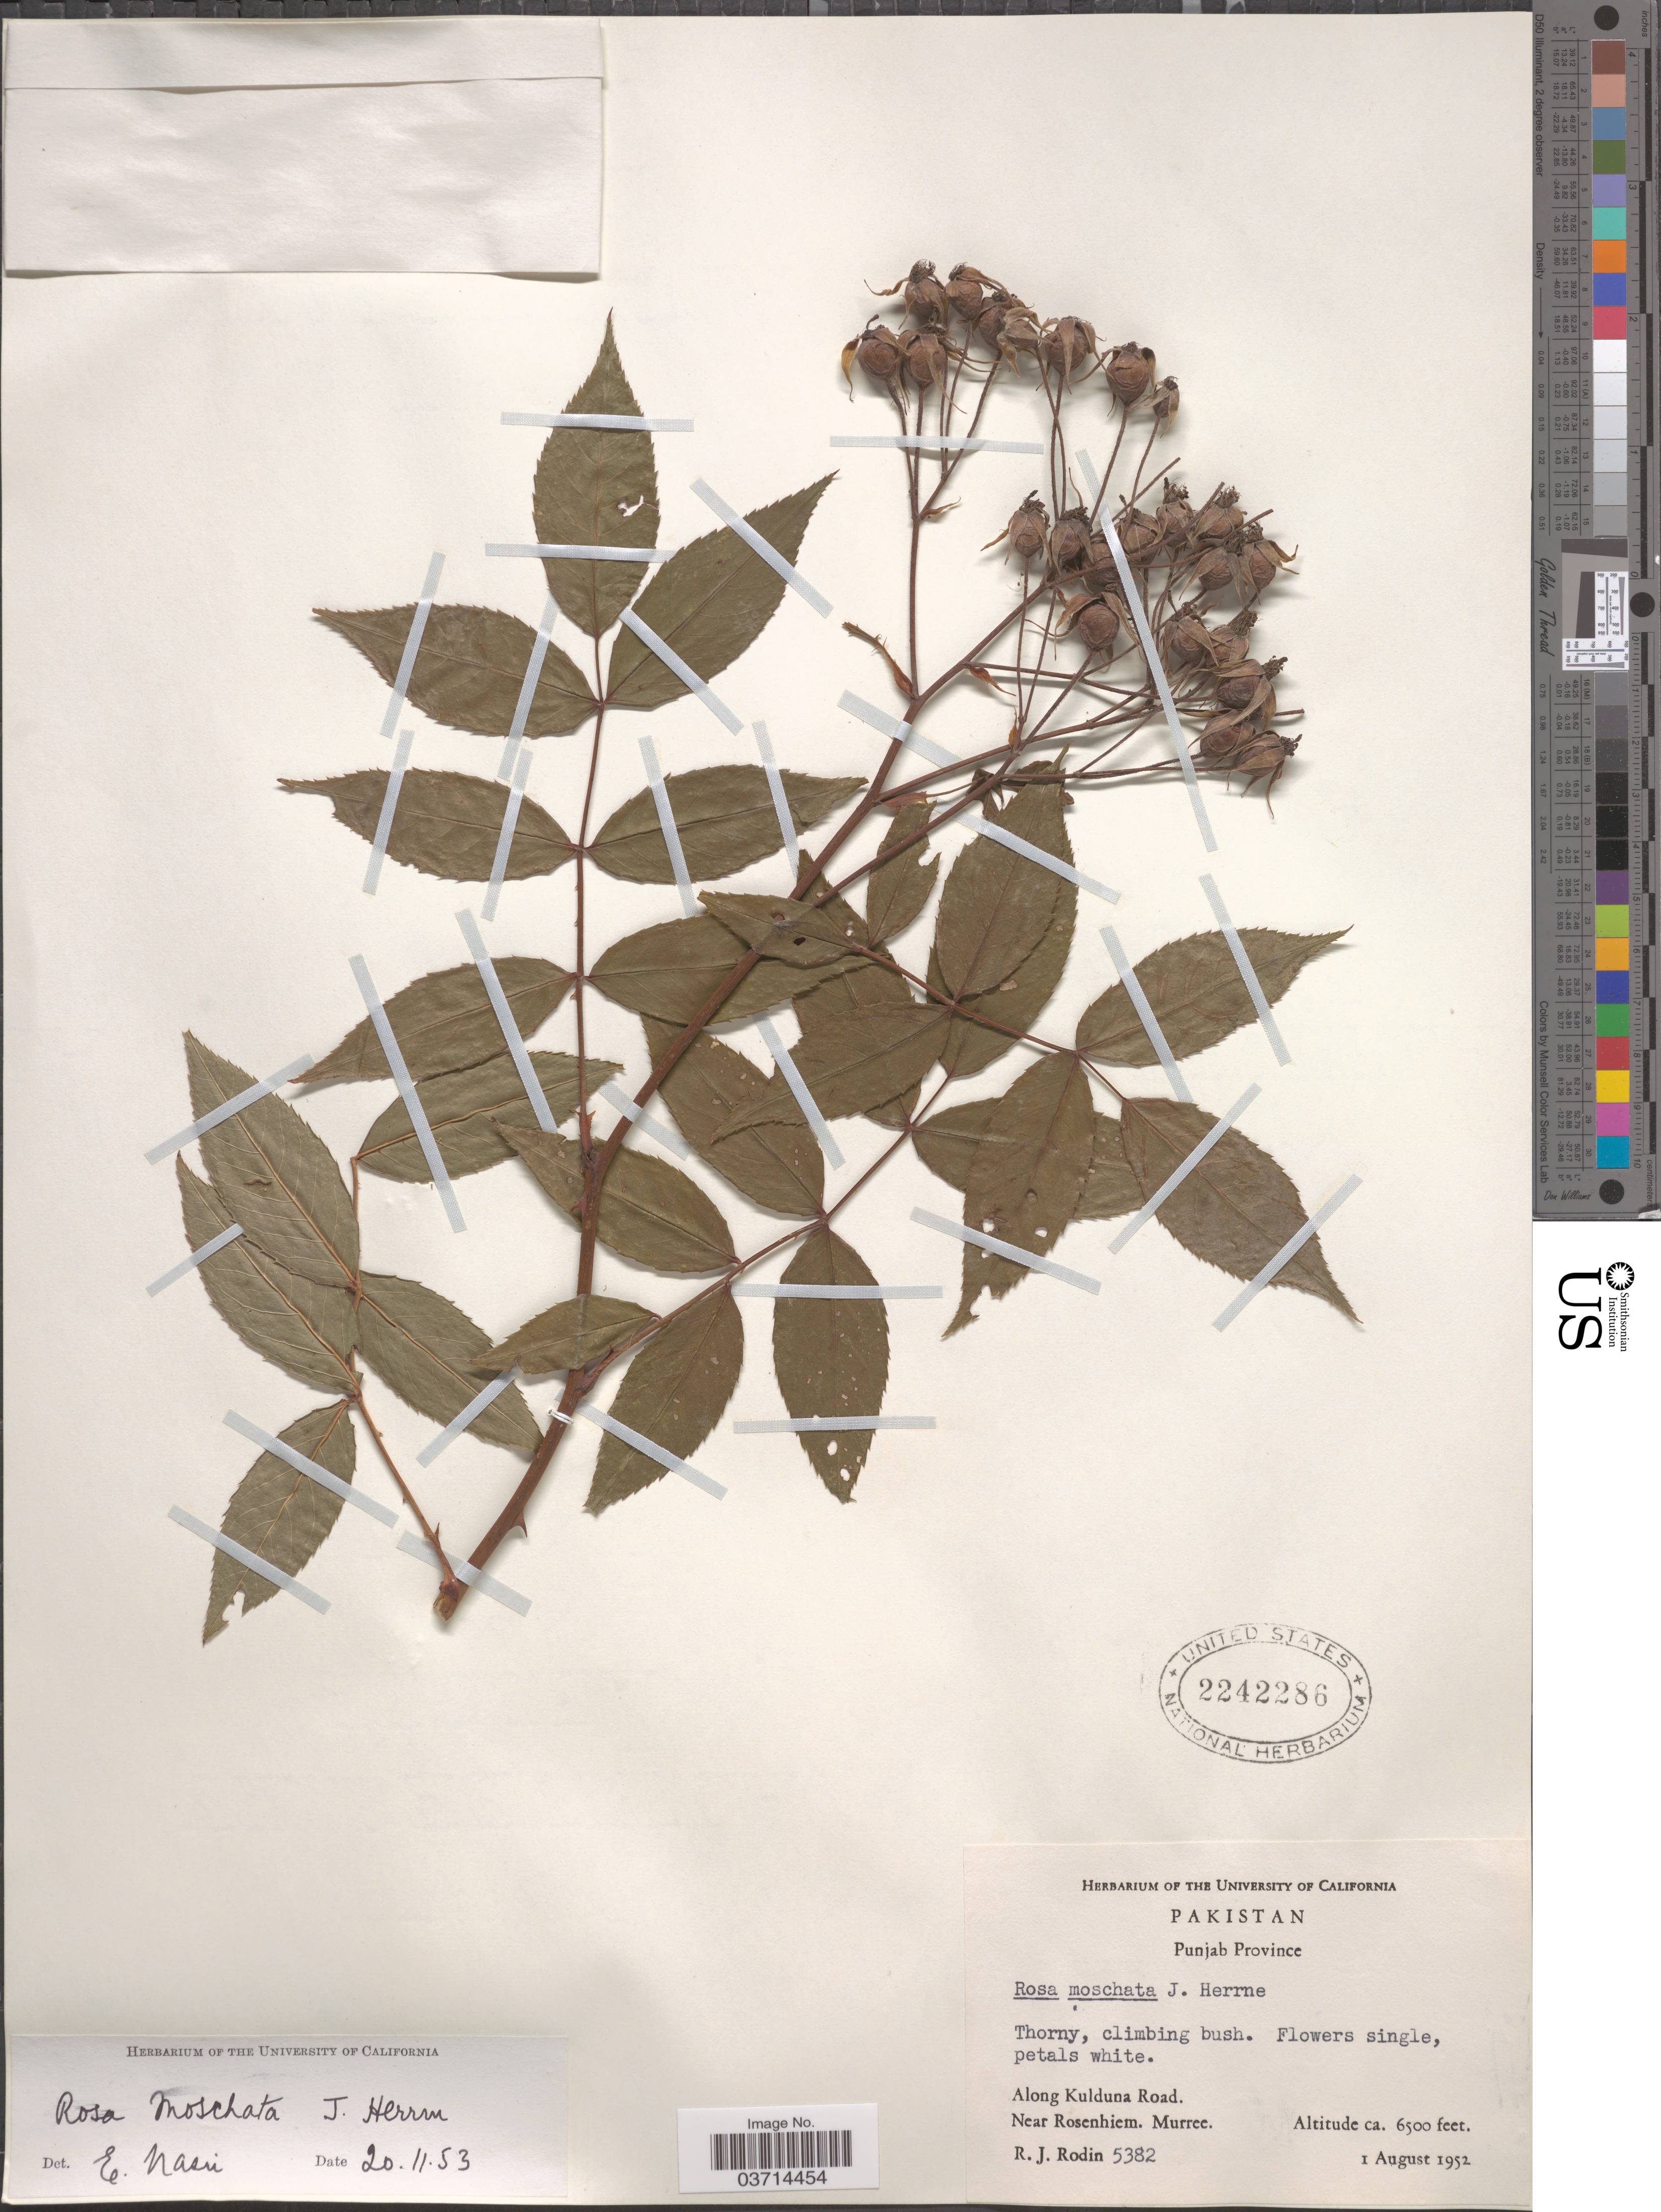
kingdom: Plantae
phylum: Tracheophyta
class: Magnoliopsida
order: Rosales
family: Rosaceae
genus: Rosa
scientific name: Rosa moschata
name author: Herrm.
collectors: R. J. Rodin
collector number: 5382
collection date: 1952-08-01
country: Pakistan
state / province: Punjab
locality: Along Kulduna Road. Near Rosenhiem. Murree.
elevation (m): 1981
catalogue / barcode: US 2242286